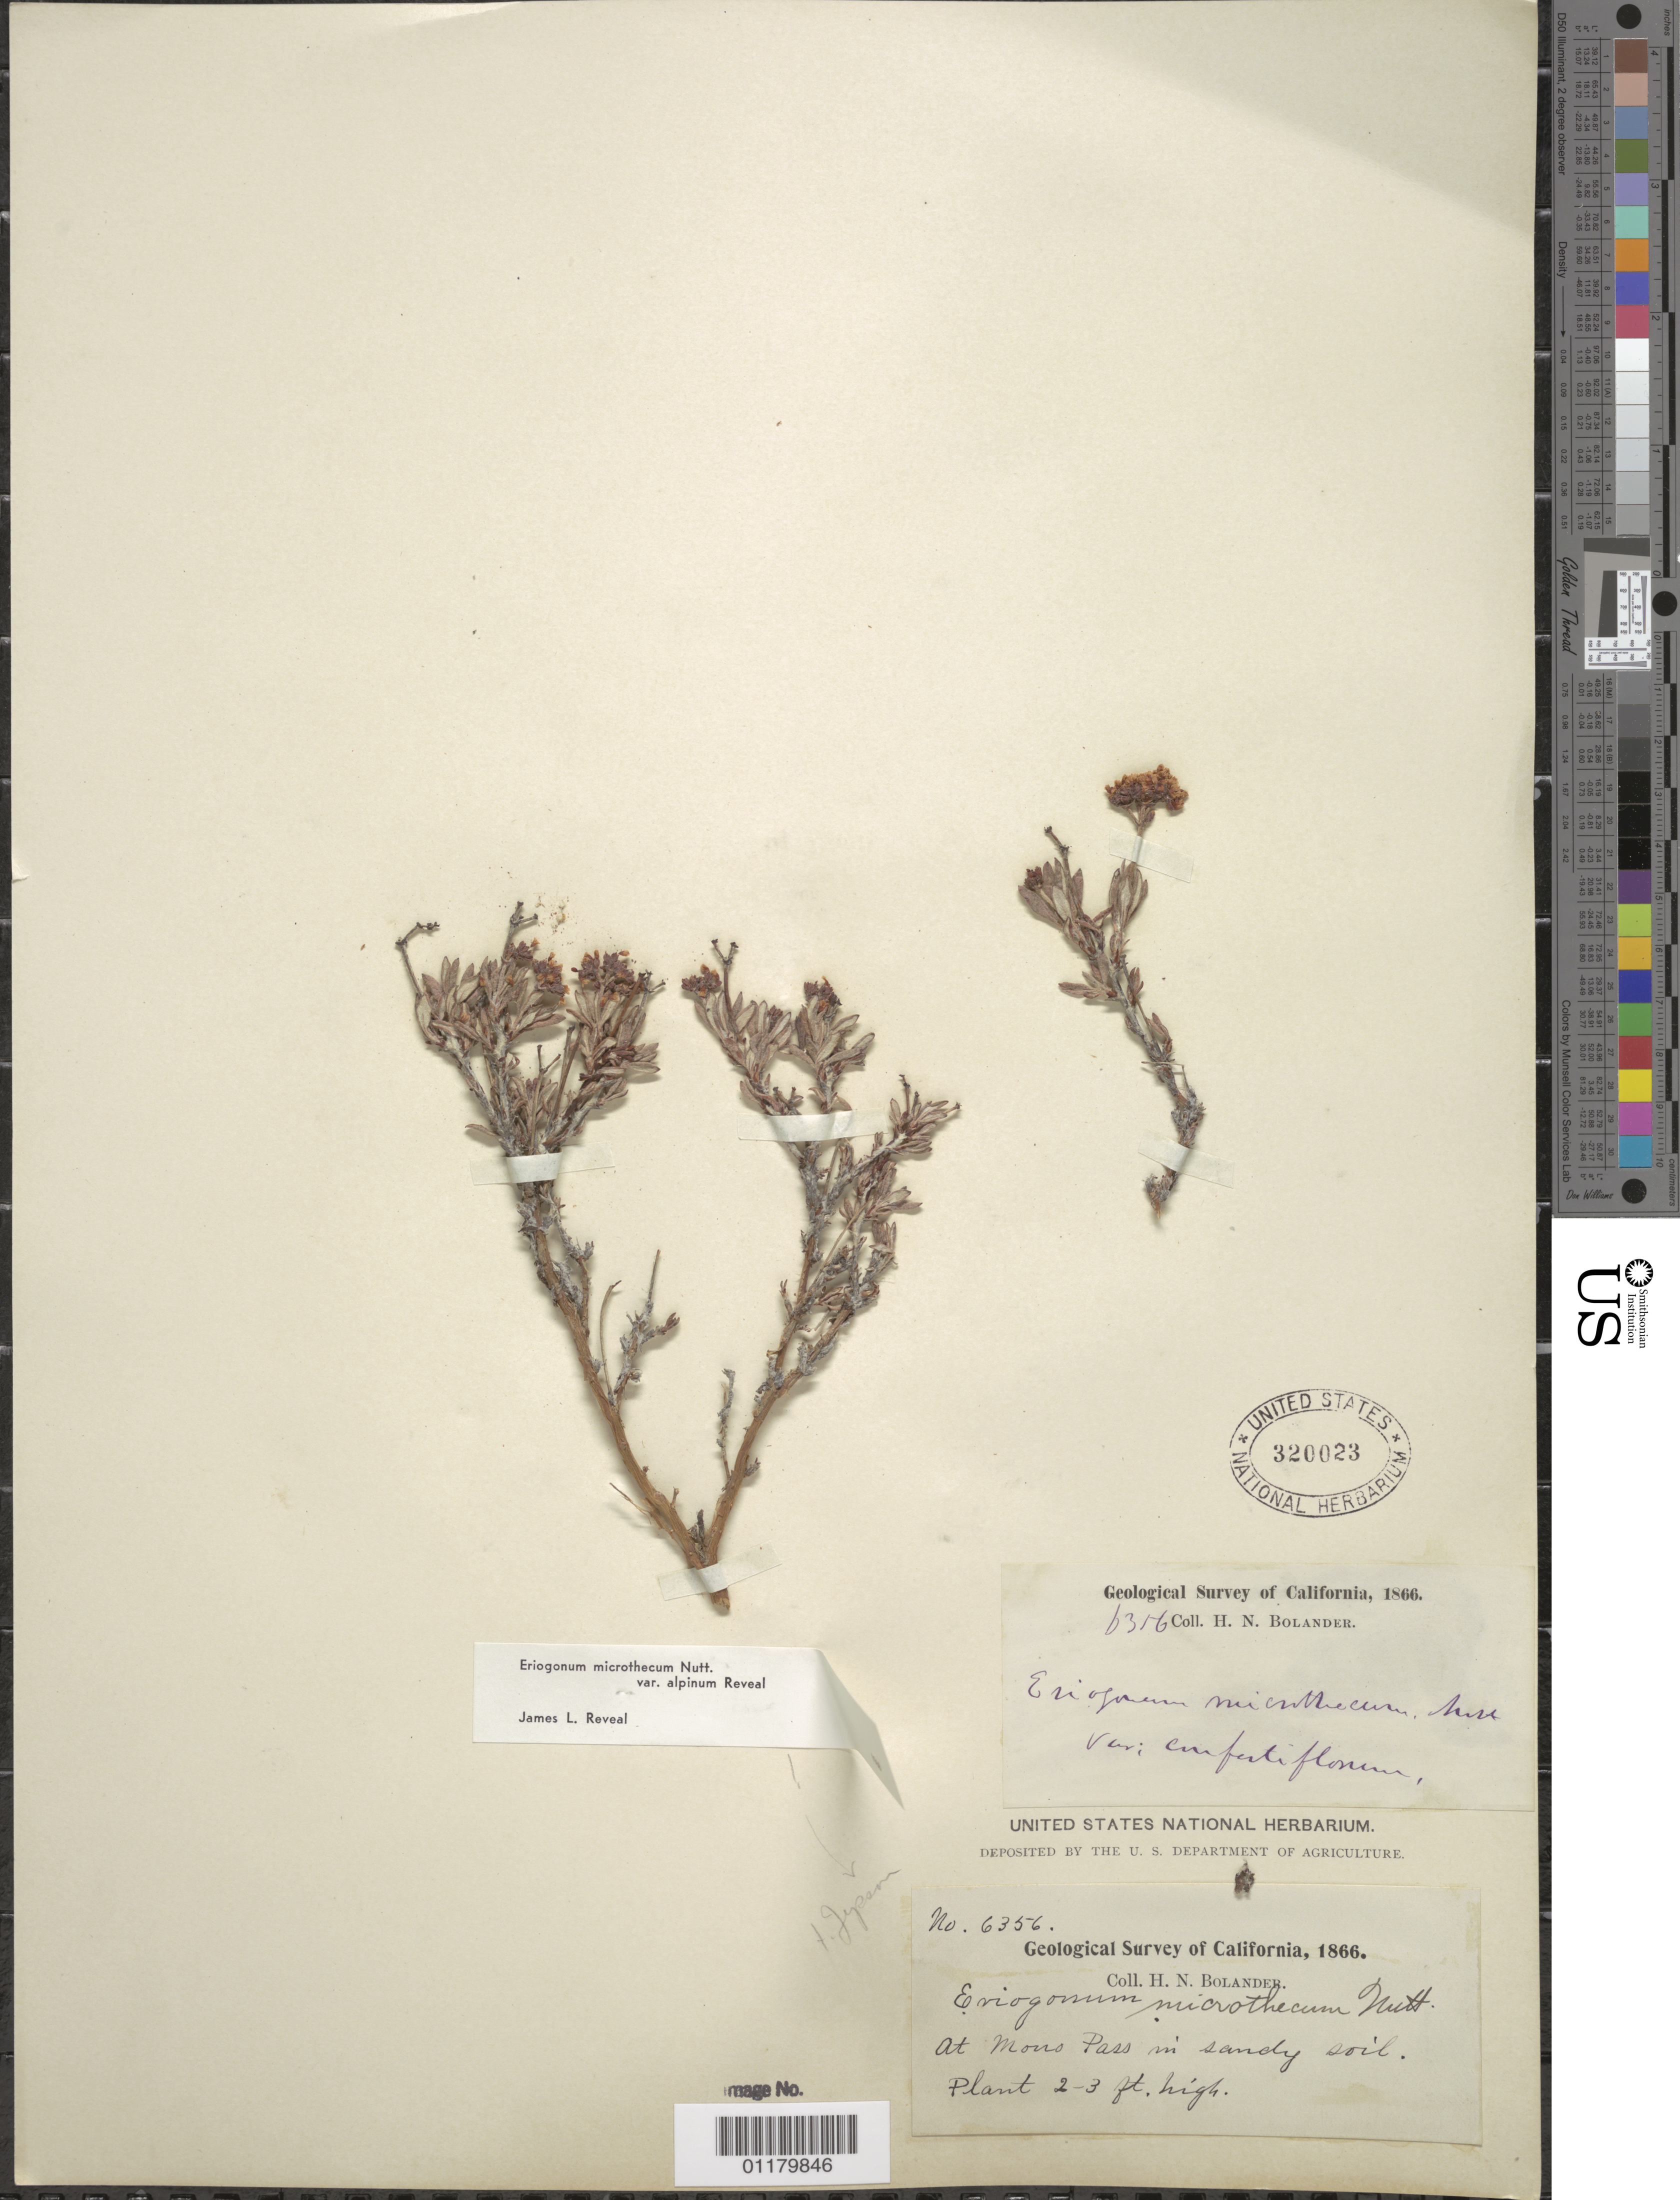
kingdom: Plantae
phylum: Tracheophyta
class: Magnoliopsida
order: Caryophyllales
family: Polygonaceae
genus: Eriogonum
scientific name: Eriogonum microtheca var. alpinum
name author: Reveal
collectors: H. Bolander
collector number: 6356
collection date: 1866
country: United States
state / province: California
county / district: Mono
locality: At Mono Pass.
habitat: Sandy soil.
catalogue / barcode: US 320023